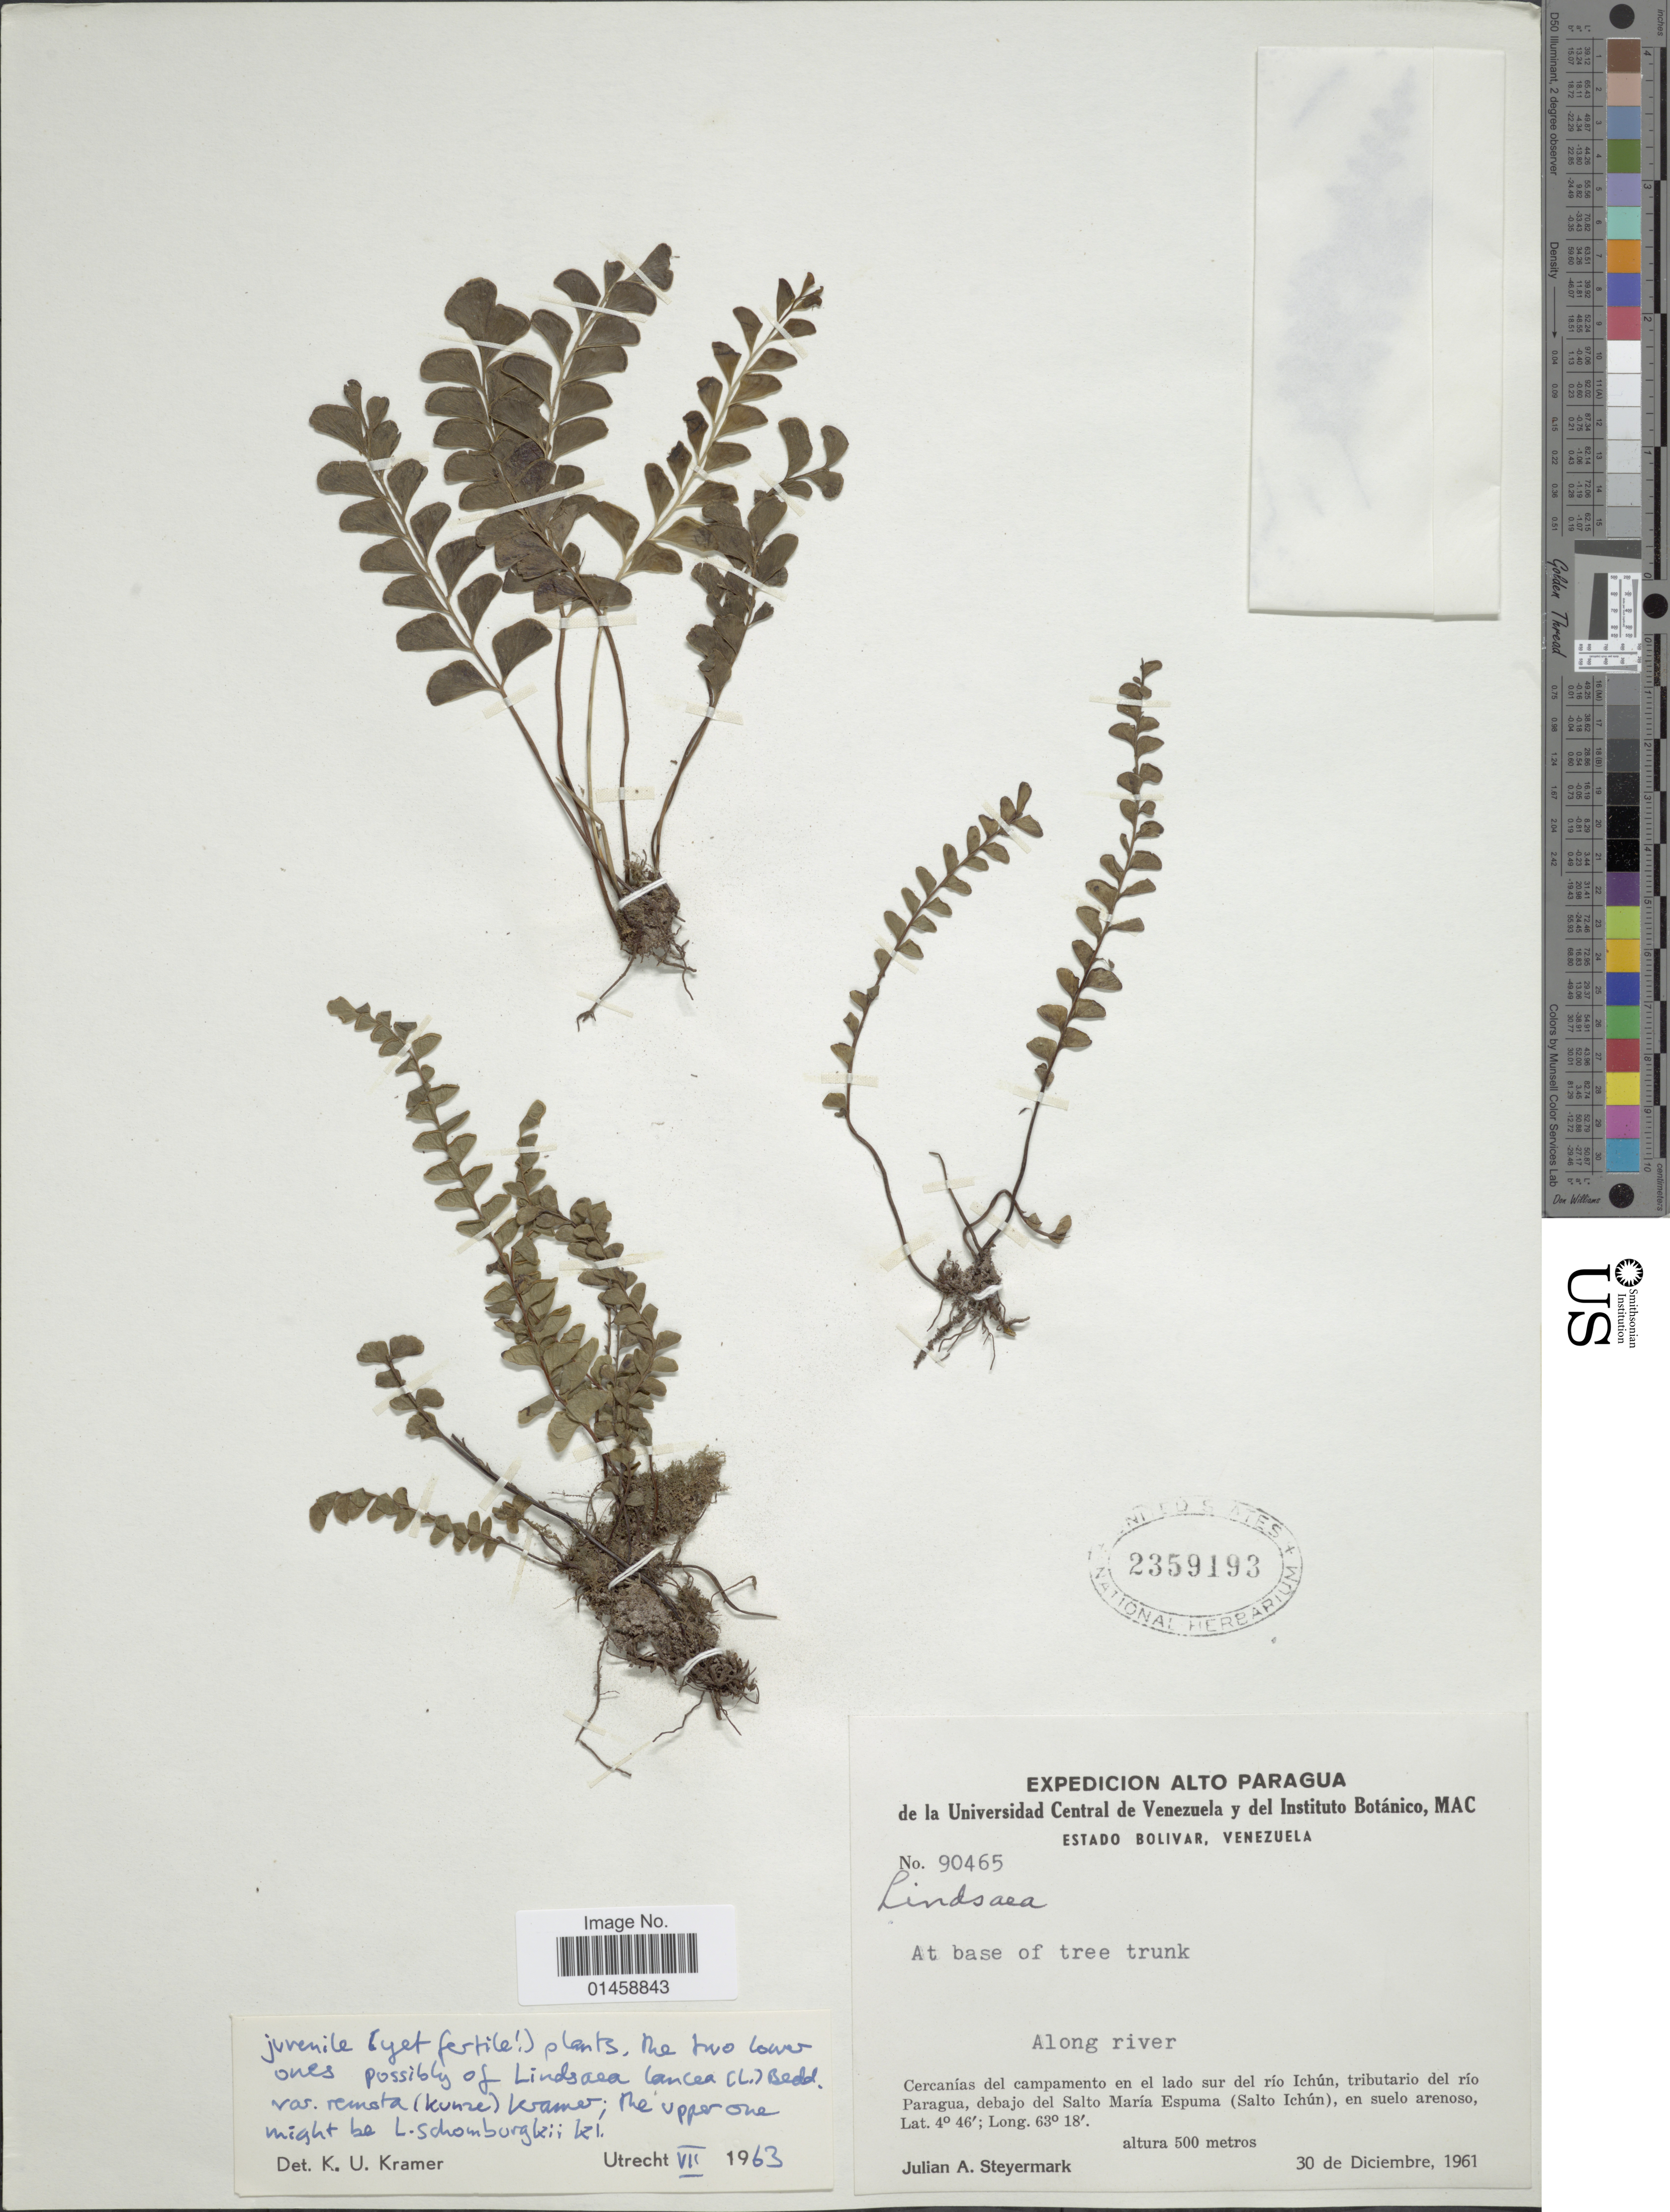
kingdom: Plantae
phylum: Tracheophyta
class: Polypodiopsida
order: Polypodiales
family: Lindsaeaceae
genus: Lindsaea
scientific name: Lindsaea pumila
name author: Klotzsch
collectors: J. Steyermark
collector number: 90465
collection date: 1961-12-30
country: Venezuela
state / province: Bolivar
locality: Estado Bolivar, Cercanias del campamento en el lado sur del rio ichun, tributario del rio Paragua, debajo del Salto Maria Espuma (Salto Ichun).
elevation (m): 500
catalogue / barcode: US 2359193